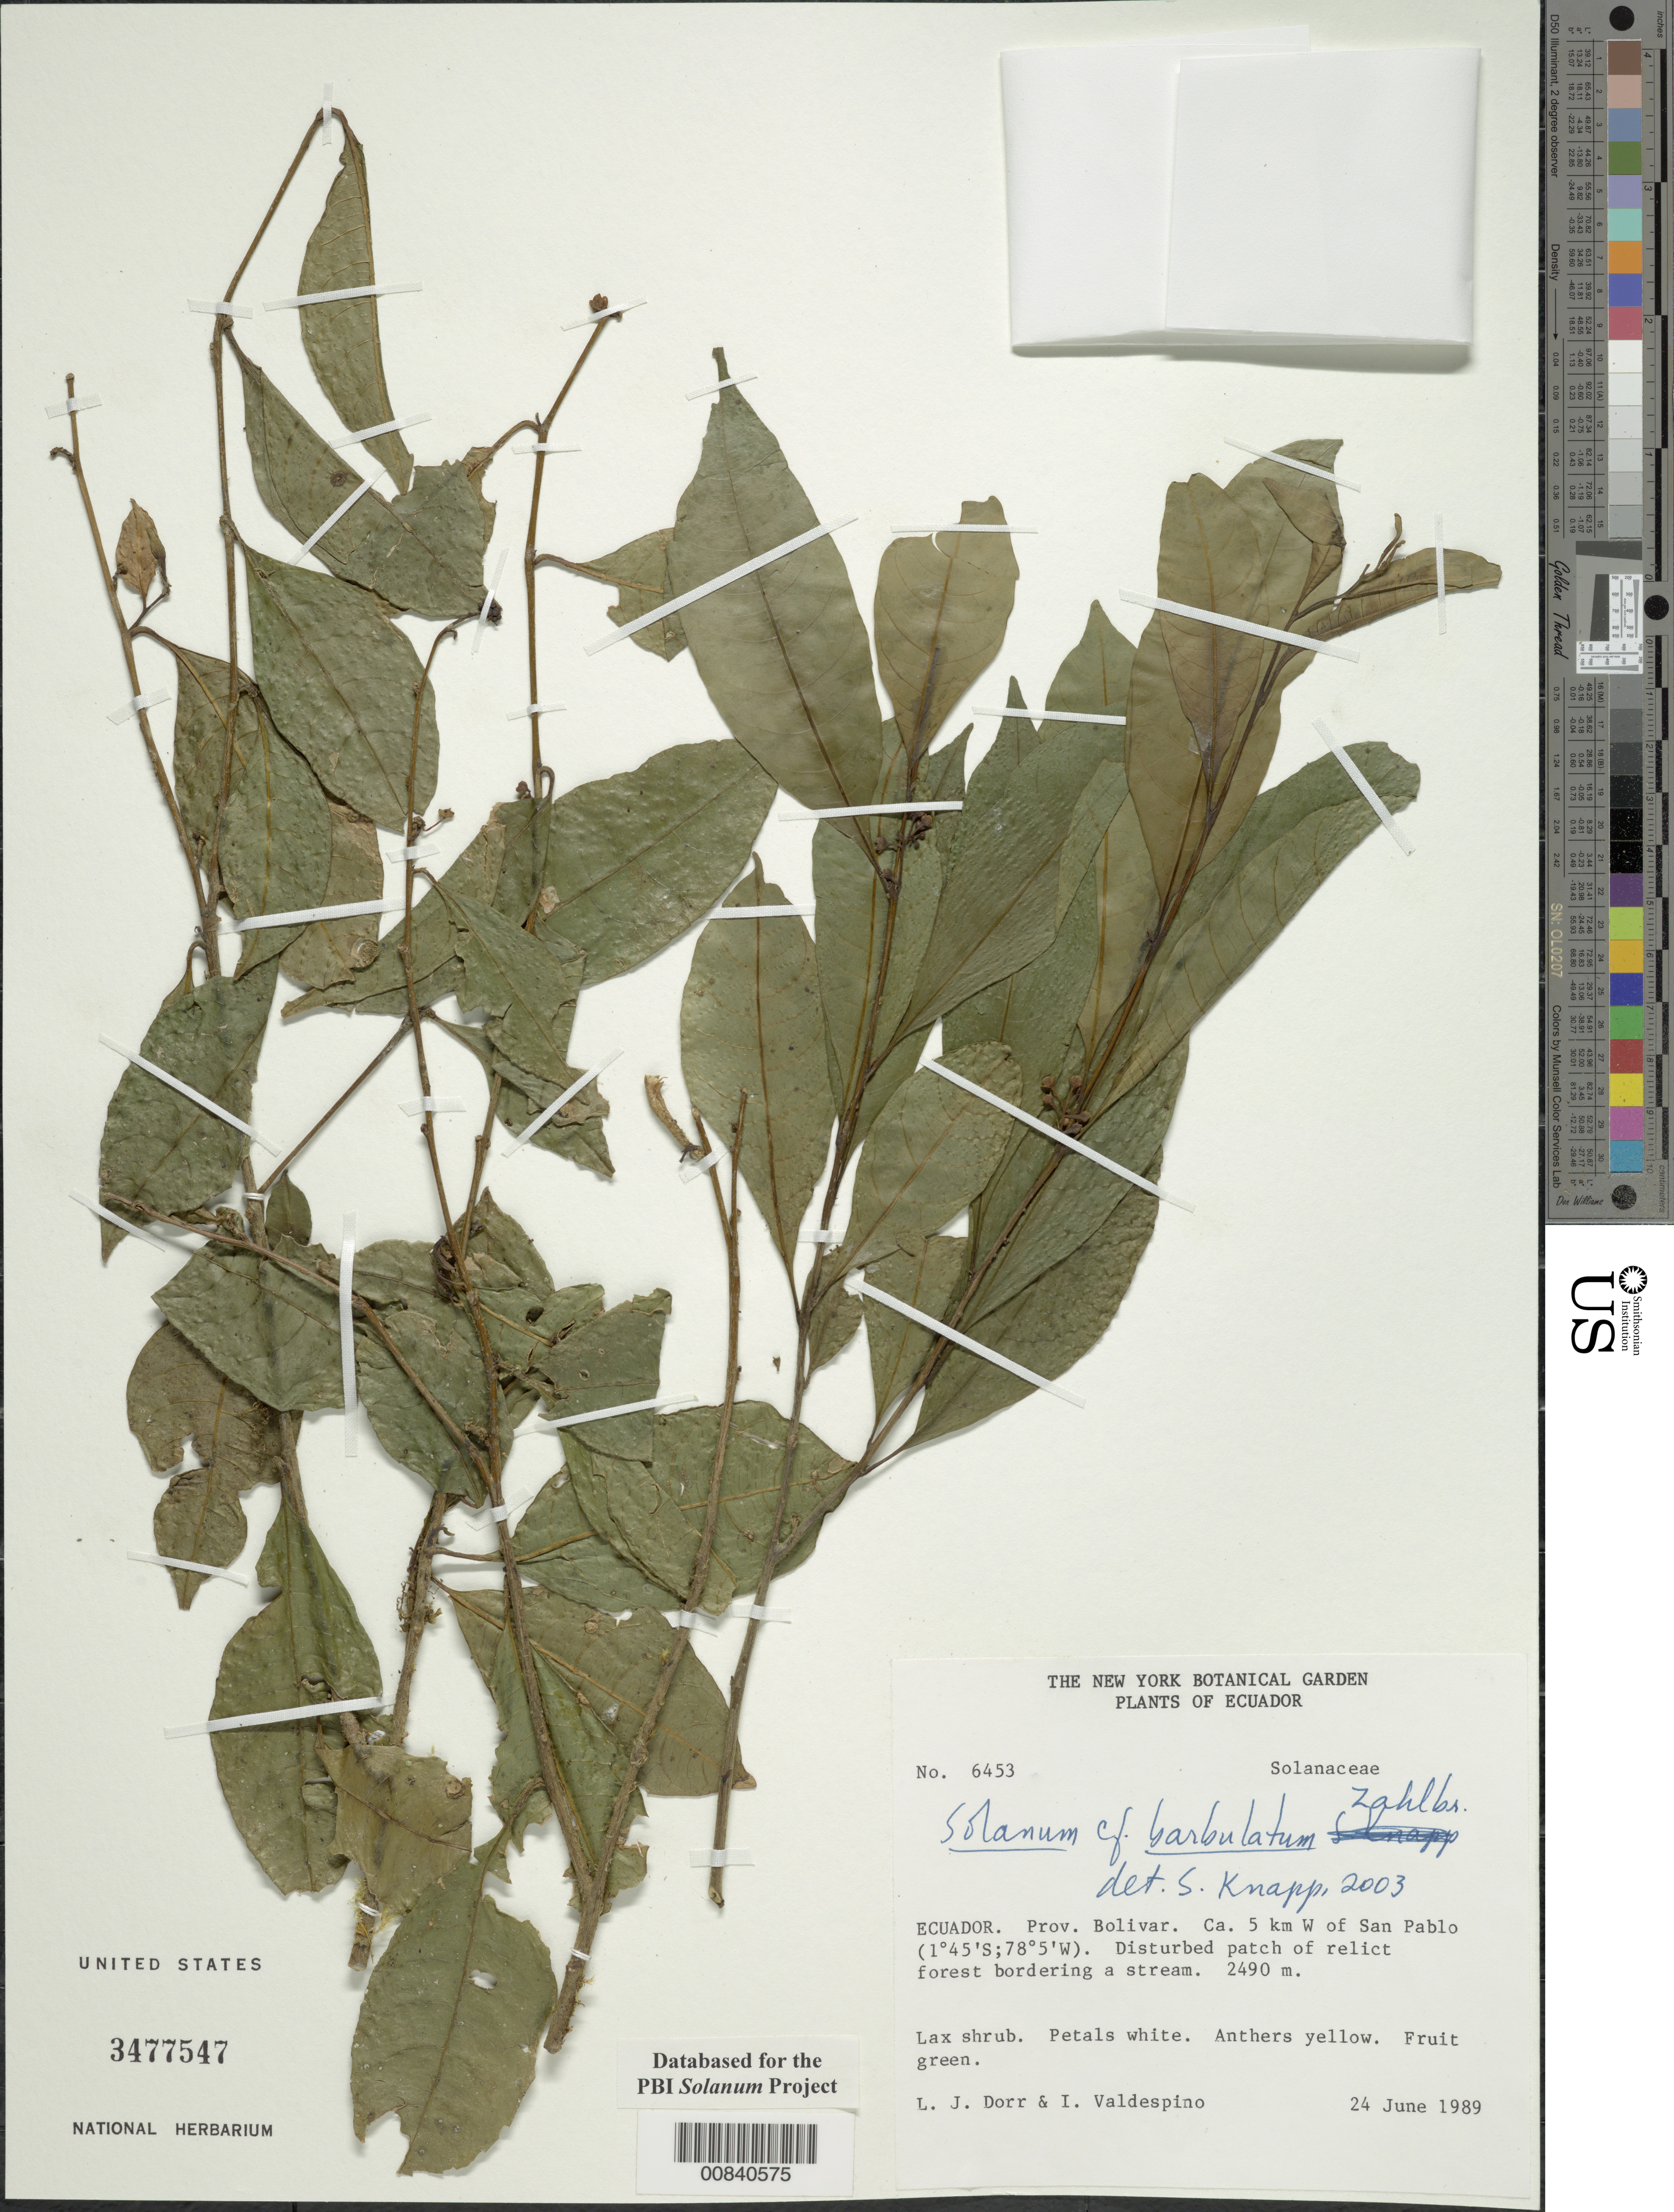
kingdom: Plantae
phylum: Tracheophyta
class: Magnoliopsida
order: Solanales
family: Solanaceae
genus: Solanum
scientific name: Solanum barbulatum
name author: Zahlbr.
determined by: Knapp, S. D.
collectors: L. J. Dorr & I. A. Valdespino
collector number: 6453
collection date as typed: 24 Jun 1989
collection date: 1989-06-24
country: Ecuador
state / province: Bolivar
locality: Ca., 5 km W of San Pablo.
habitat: Montane forest. Sandstone boulders.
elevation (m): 2490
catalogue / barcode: US 3477547